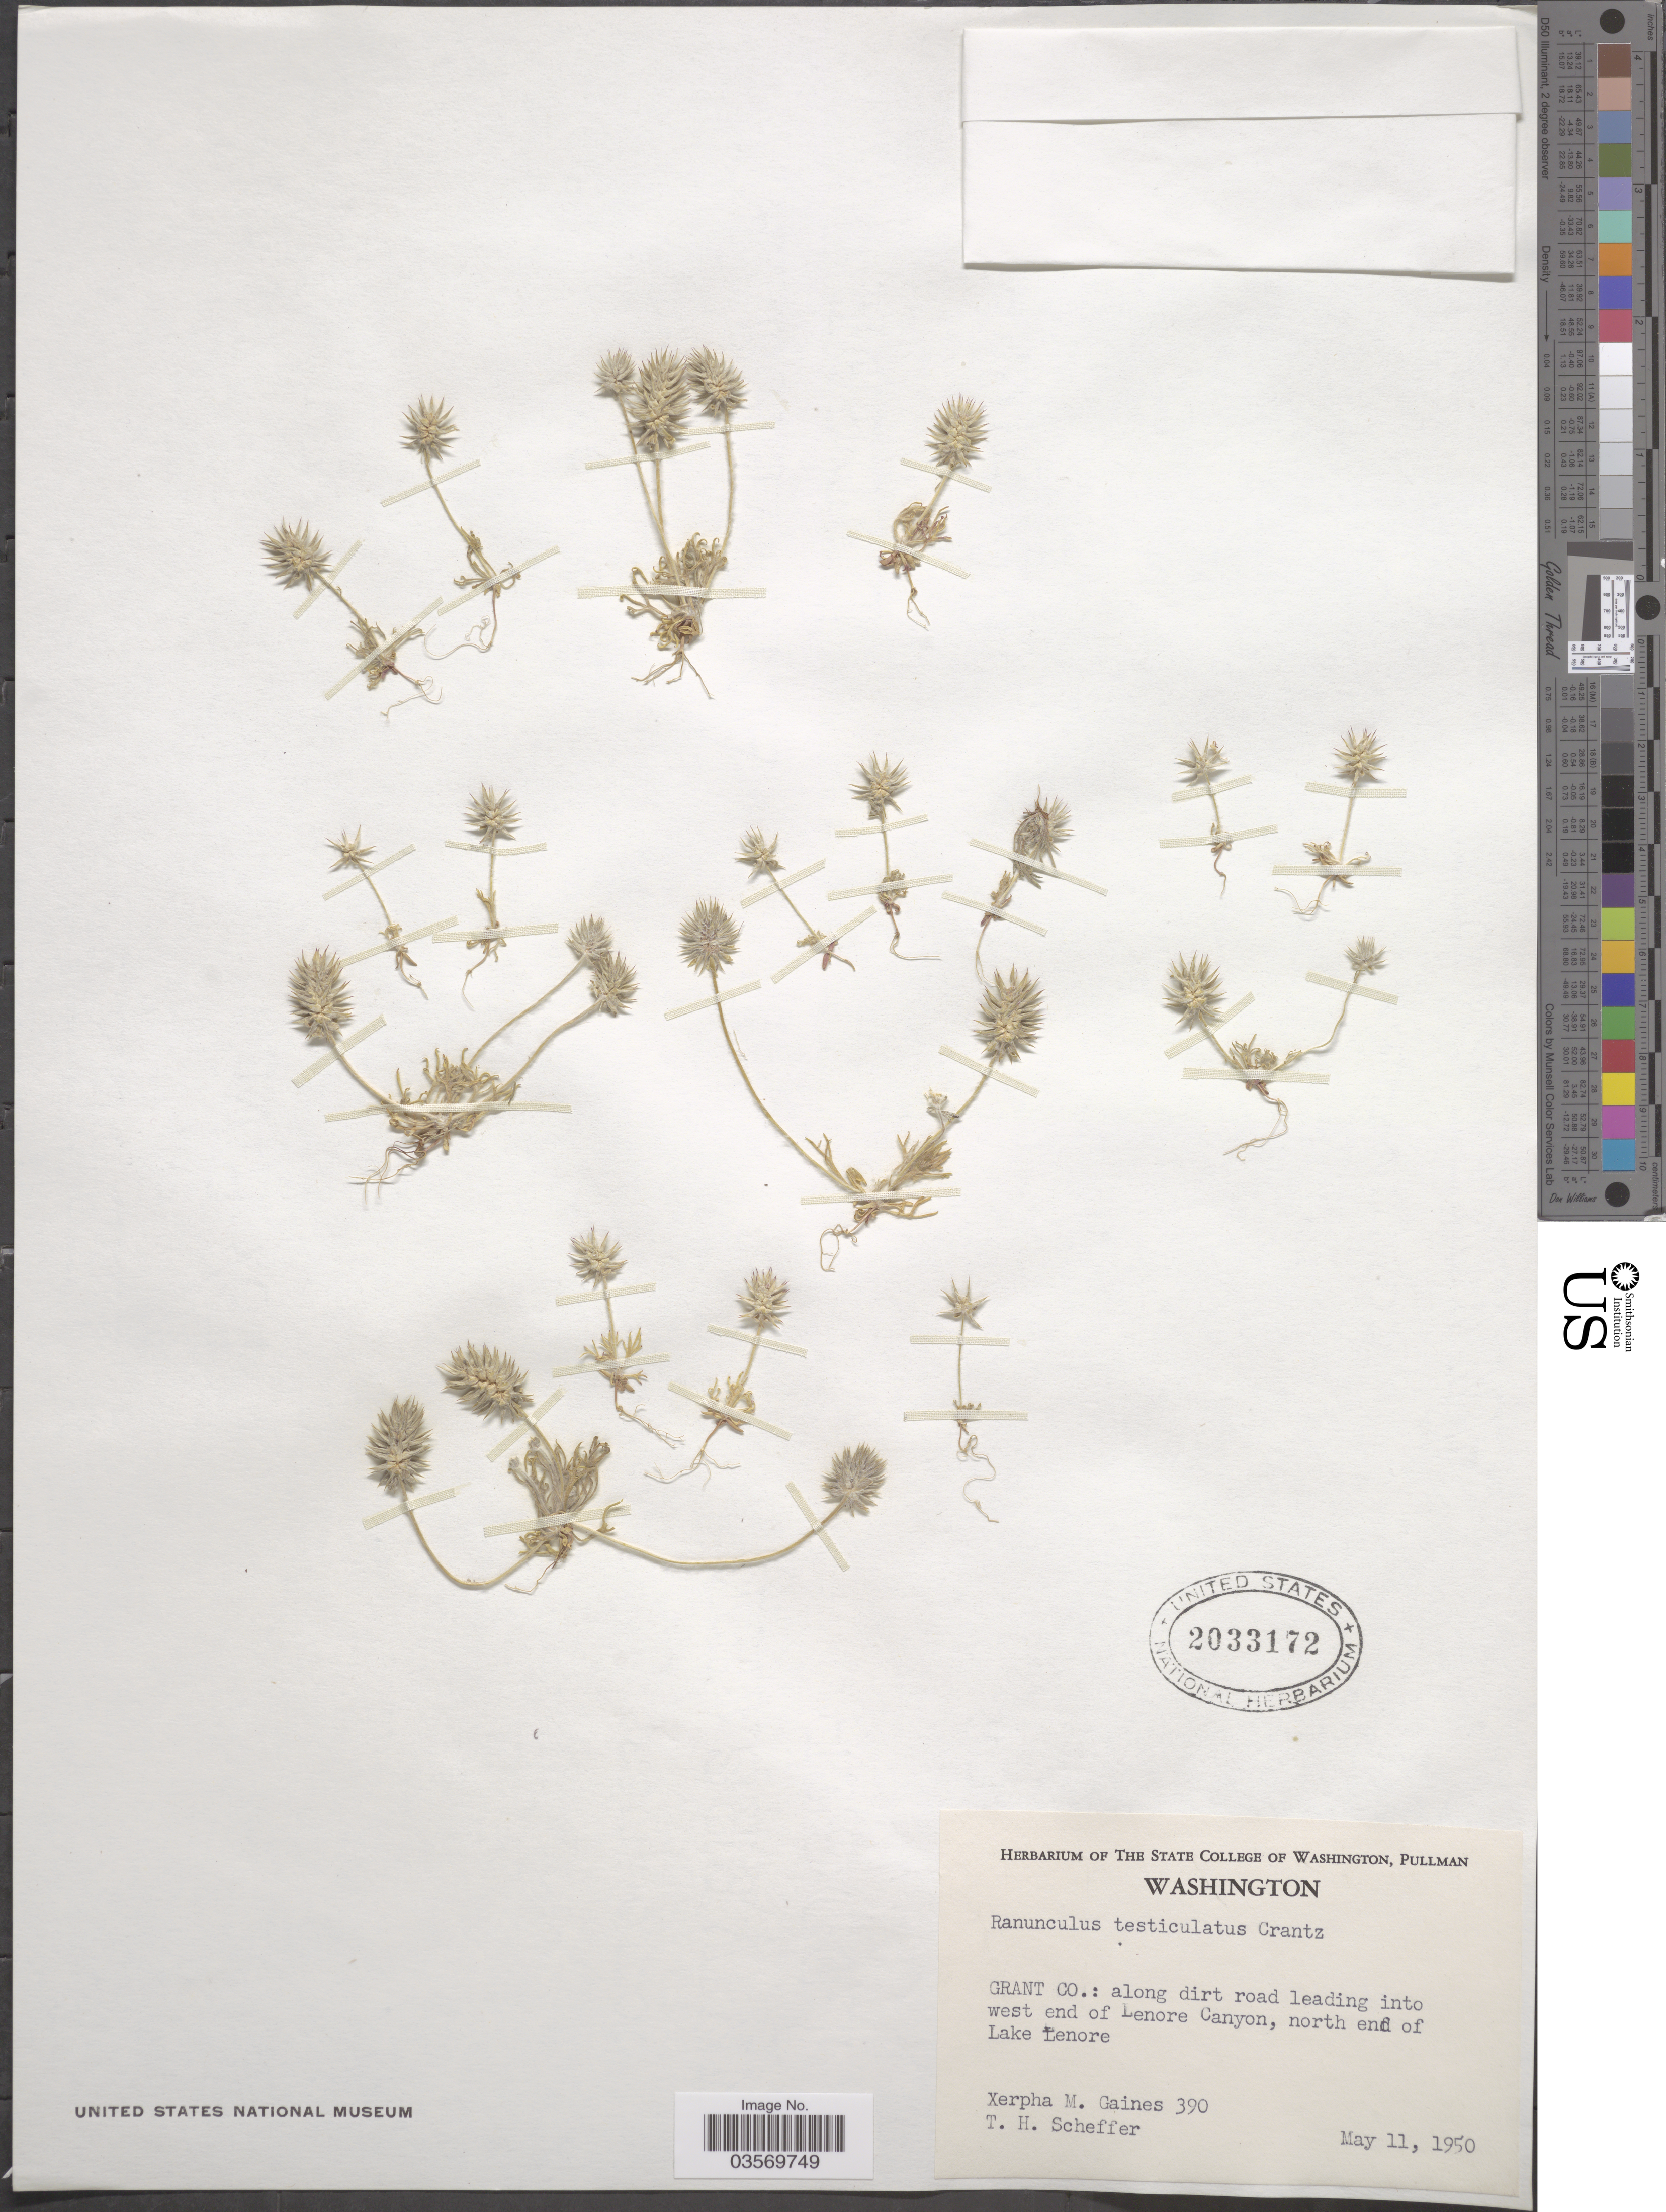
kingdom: Plantae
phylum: Tracheophyta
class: Magnoliopsida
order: Ranunculales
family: Ranunculaceae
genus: Ranunculus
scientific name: Ranunculus testiculatus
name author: Crantz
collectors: X. Gaines & T. Scheffer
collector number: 390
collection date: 1950-05-11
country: United States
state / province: Washington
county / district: Grant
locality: Grant Co.: along dirt road leading into west end of Lenore Canyon, north end of Lake Lenore.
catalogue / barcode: US 2033172